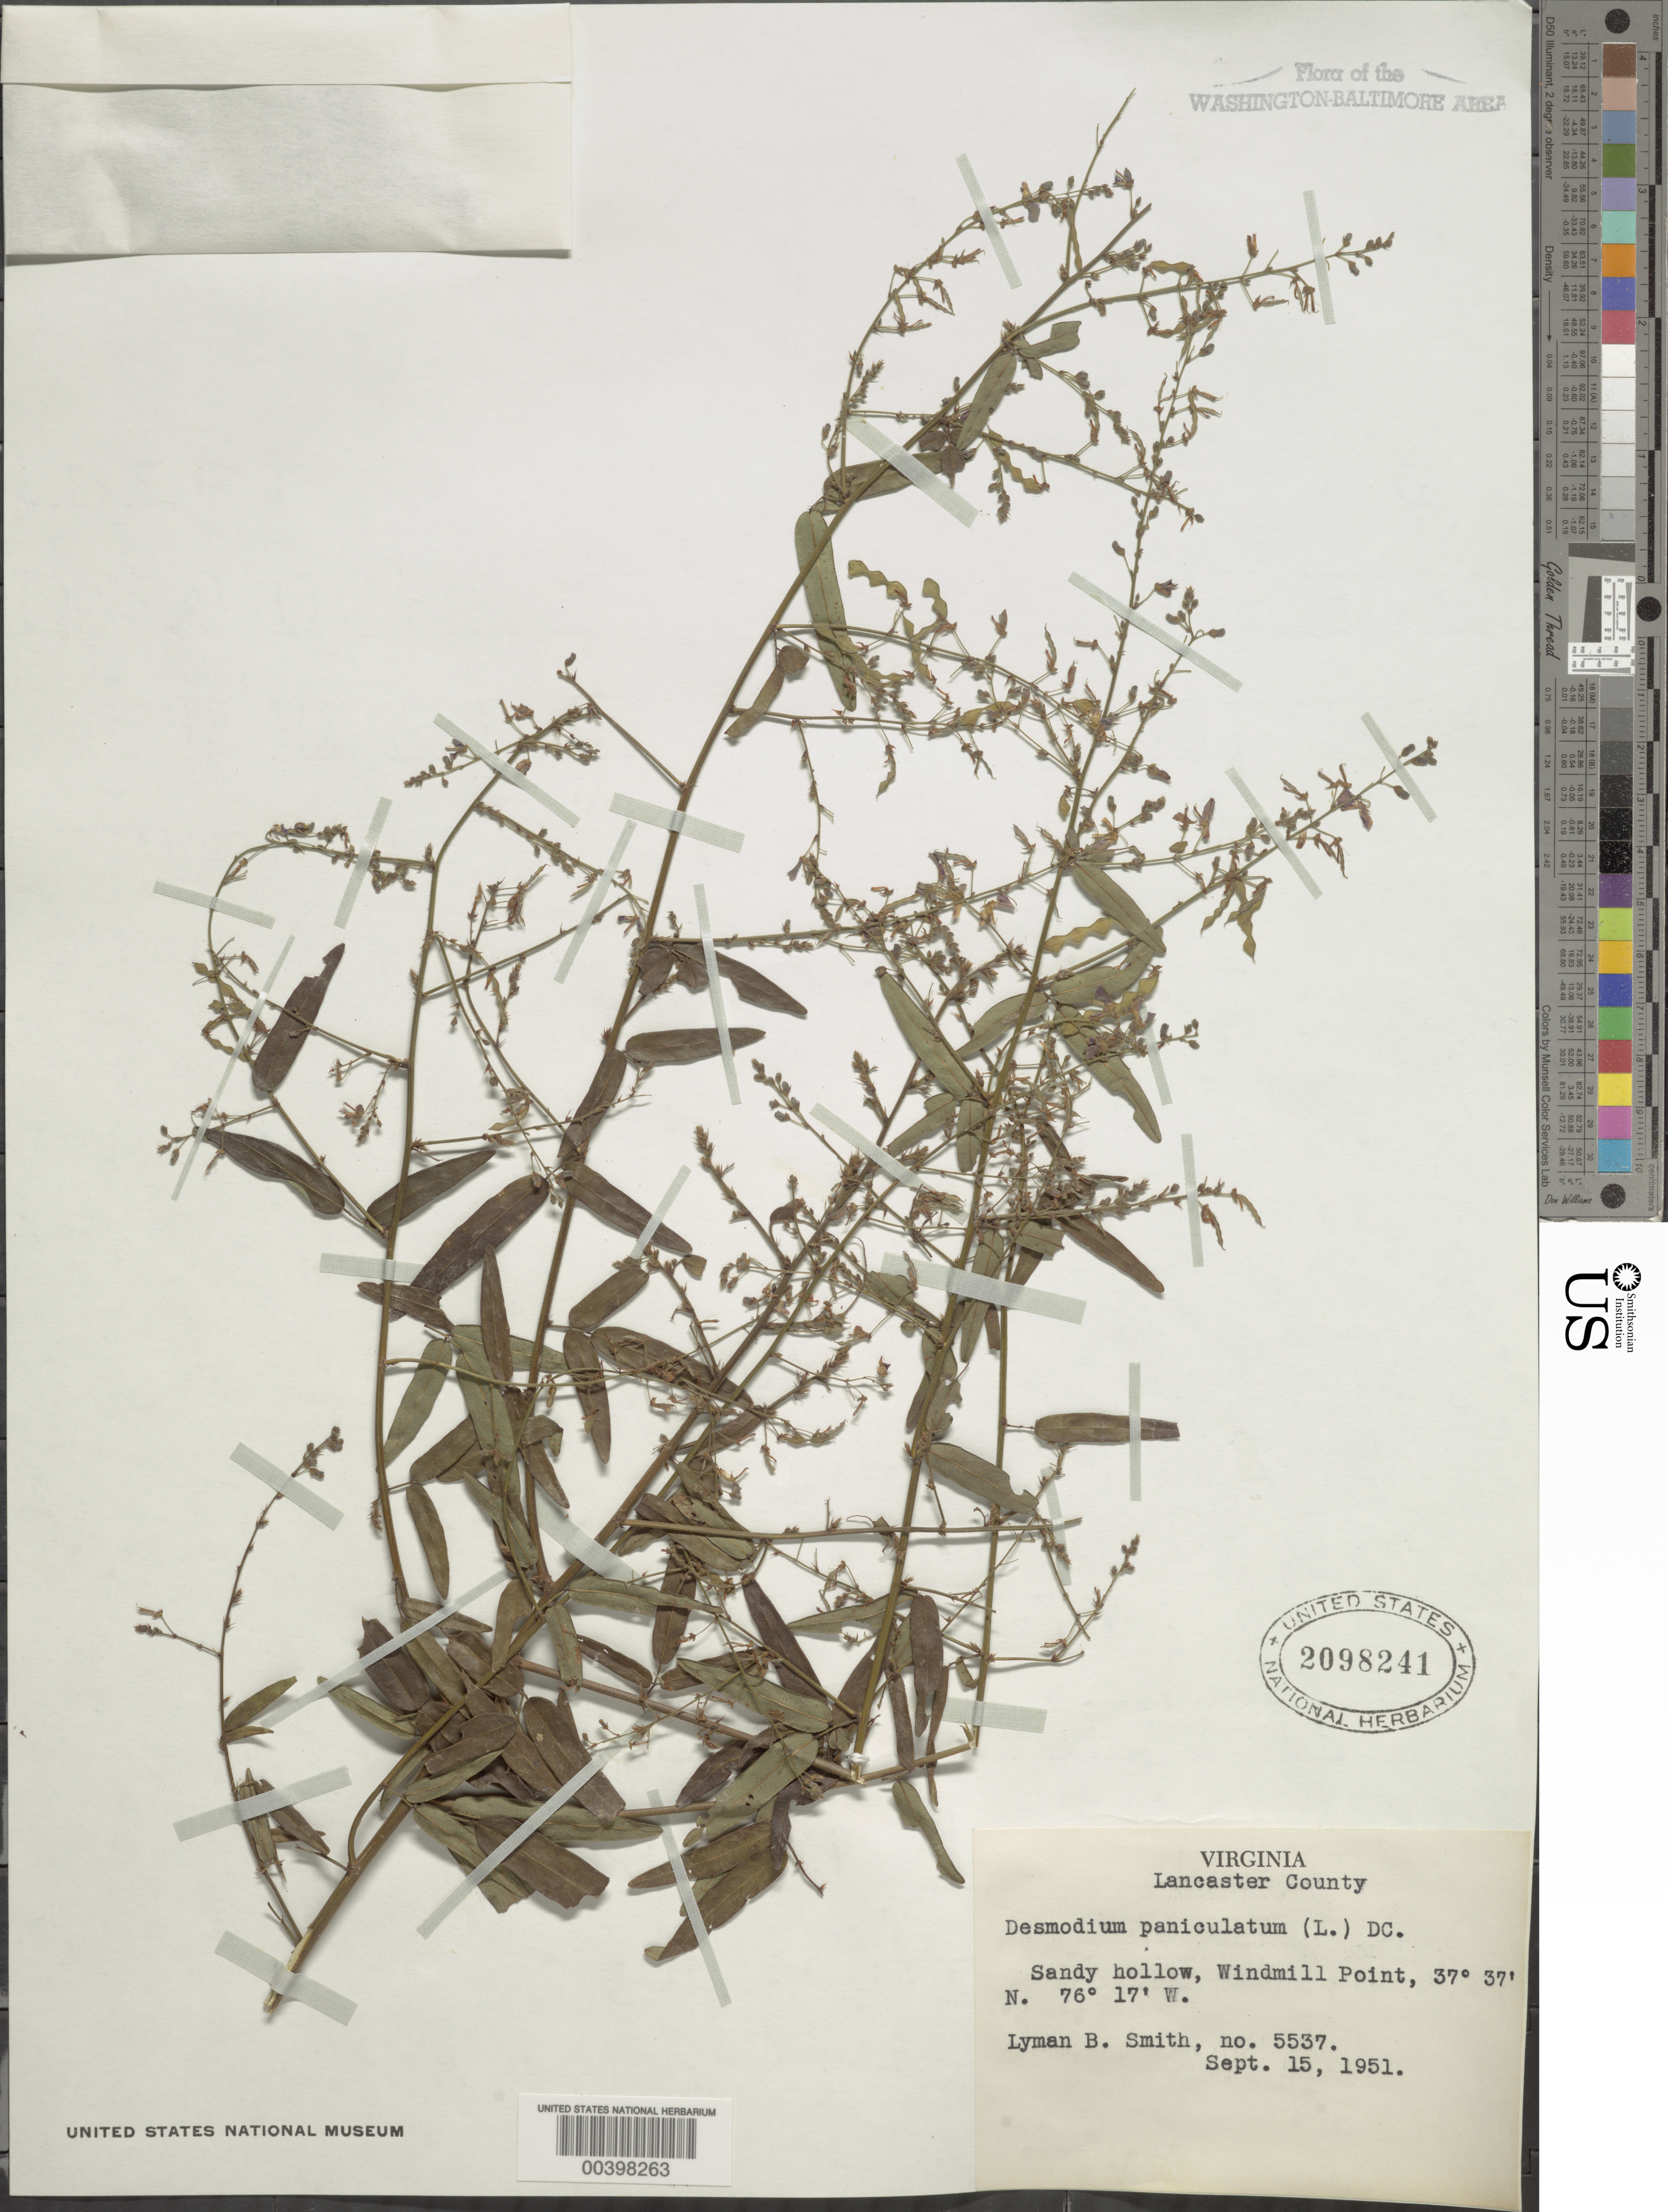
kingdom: Plantae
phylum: Tracheophyta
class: Magnoliopsida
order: Fabales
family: Fabaceae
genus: Desmodium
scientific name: Desmodium paniculatum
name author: (L.) DC.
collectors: L. Smith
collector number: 5537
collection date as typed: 15 Sep 1951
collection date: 1951-09-15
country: United States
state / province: Virginia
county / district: Lancaster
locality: Windmill Point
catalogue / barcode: US 2098241